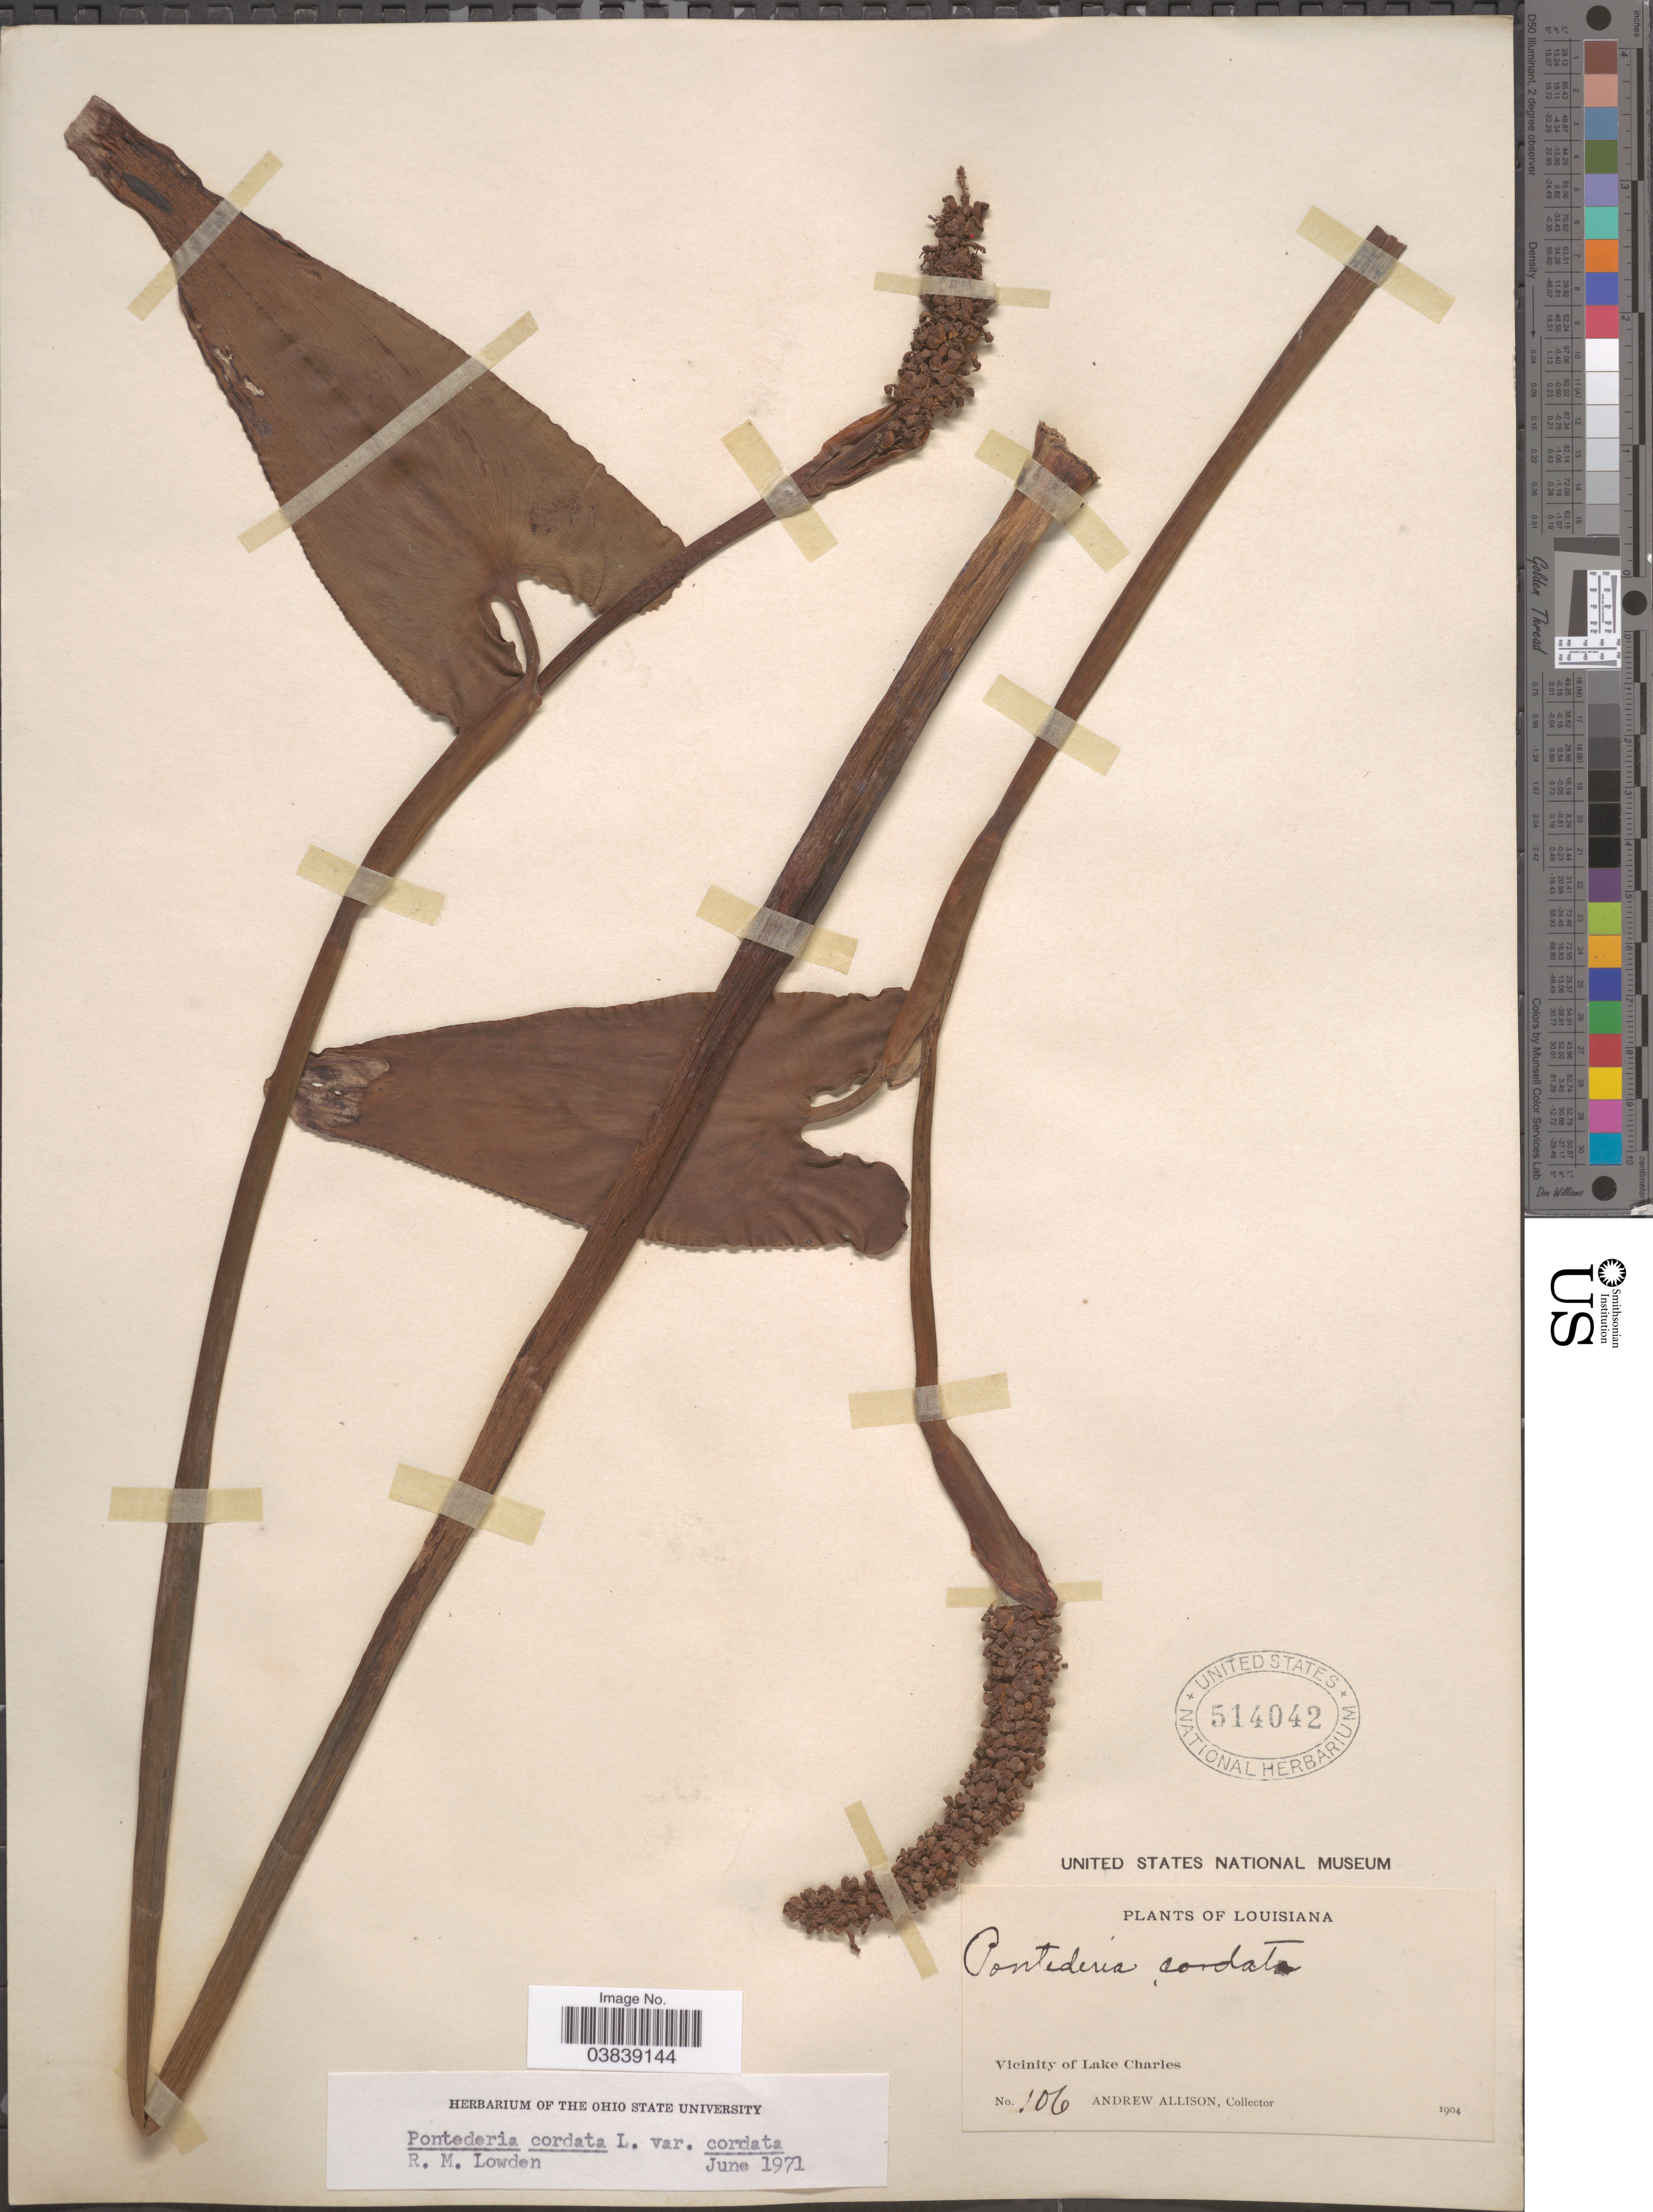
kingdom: Plantae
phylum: Tracheophyta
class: Liliopsida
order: Commelinales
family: Pontederiaceae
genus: Pontederia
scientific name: Pontederia cordata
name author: L.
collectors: A. Allison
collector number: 106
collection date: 1904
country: United States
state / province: Louisiana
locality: Vicinity of Lake Charles.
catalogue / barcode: US 514042